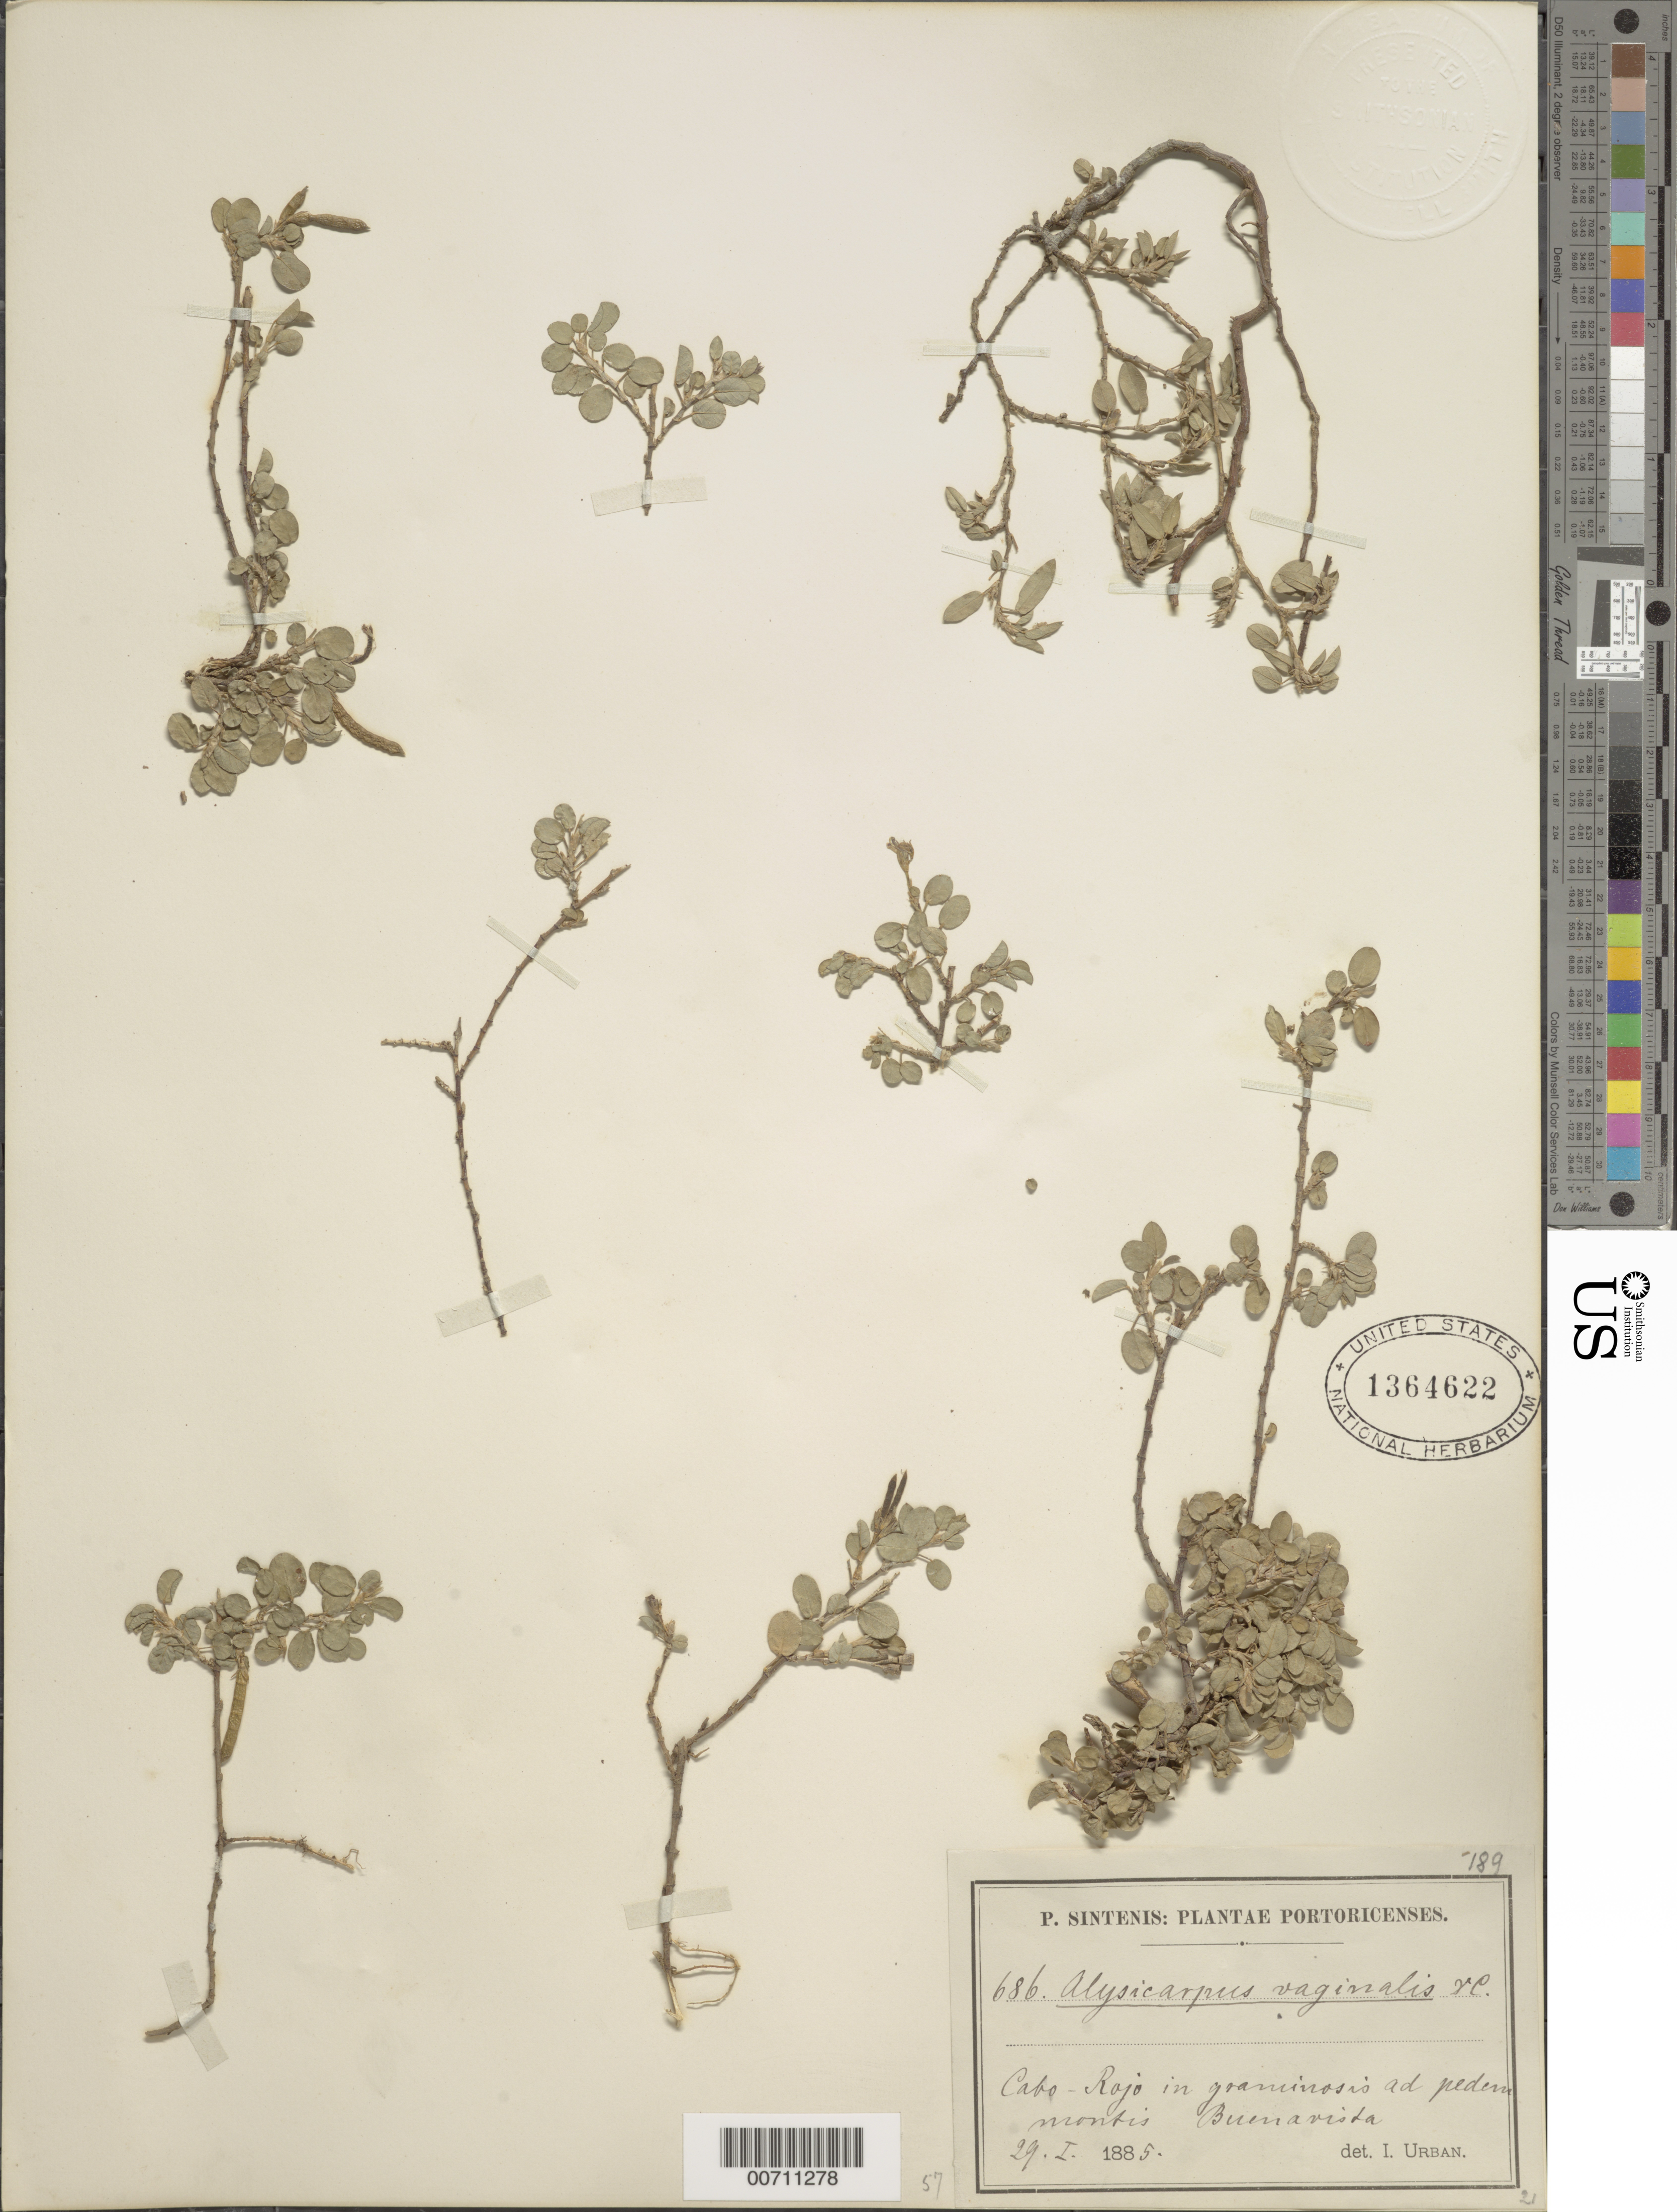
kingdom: Plantae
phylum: Tracheophyta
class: Magnoliopsida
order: Fabales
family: Fabaceae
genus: Alysicarpus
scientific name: Alysicarpus vaginalis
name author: (L.) DC.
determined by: Urban, Ignatz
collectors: P. Sintenis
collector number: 686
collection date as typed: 29 Jan 1885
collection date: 1885-01-29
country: Puerto Rico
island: Greater Antilles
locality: Cabo-Rojo in graminosis ad pedem montis Buena vista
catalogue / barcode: US 1364622